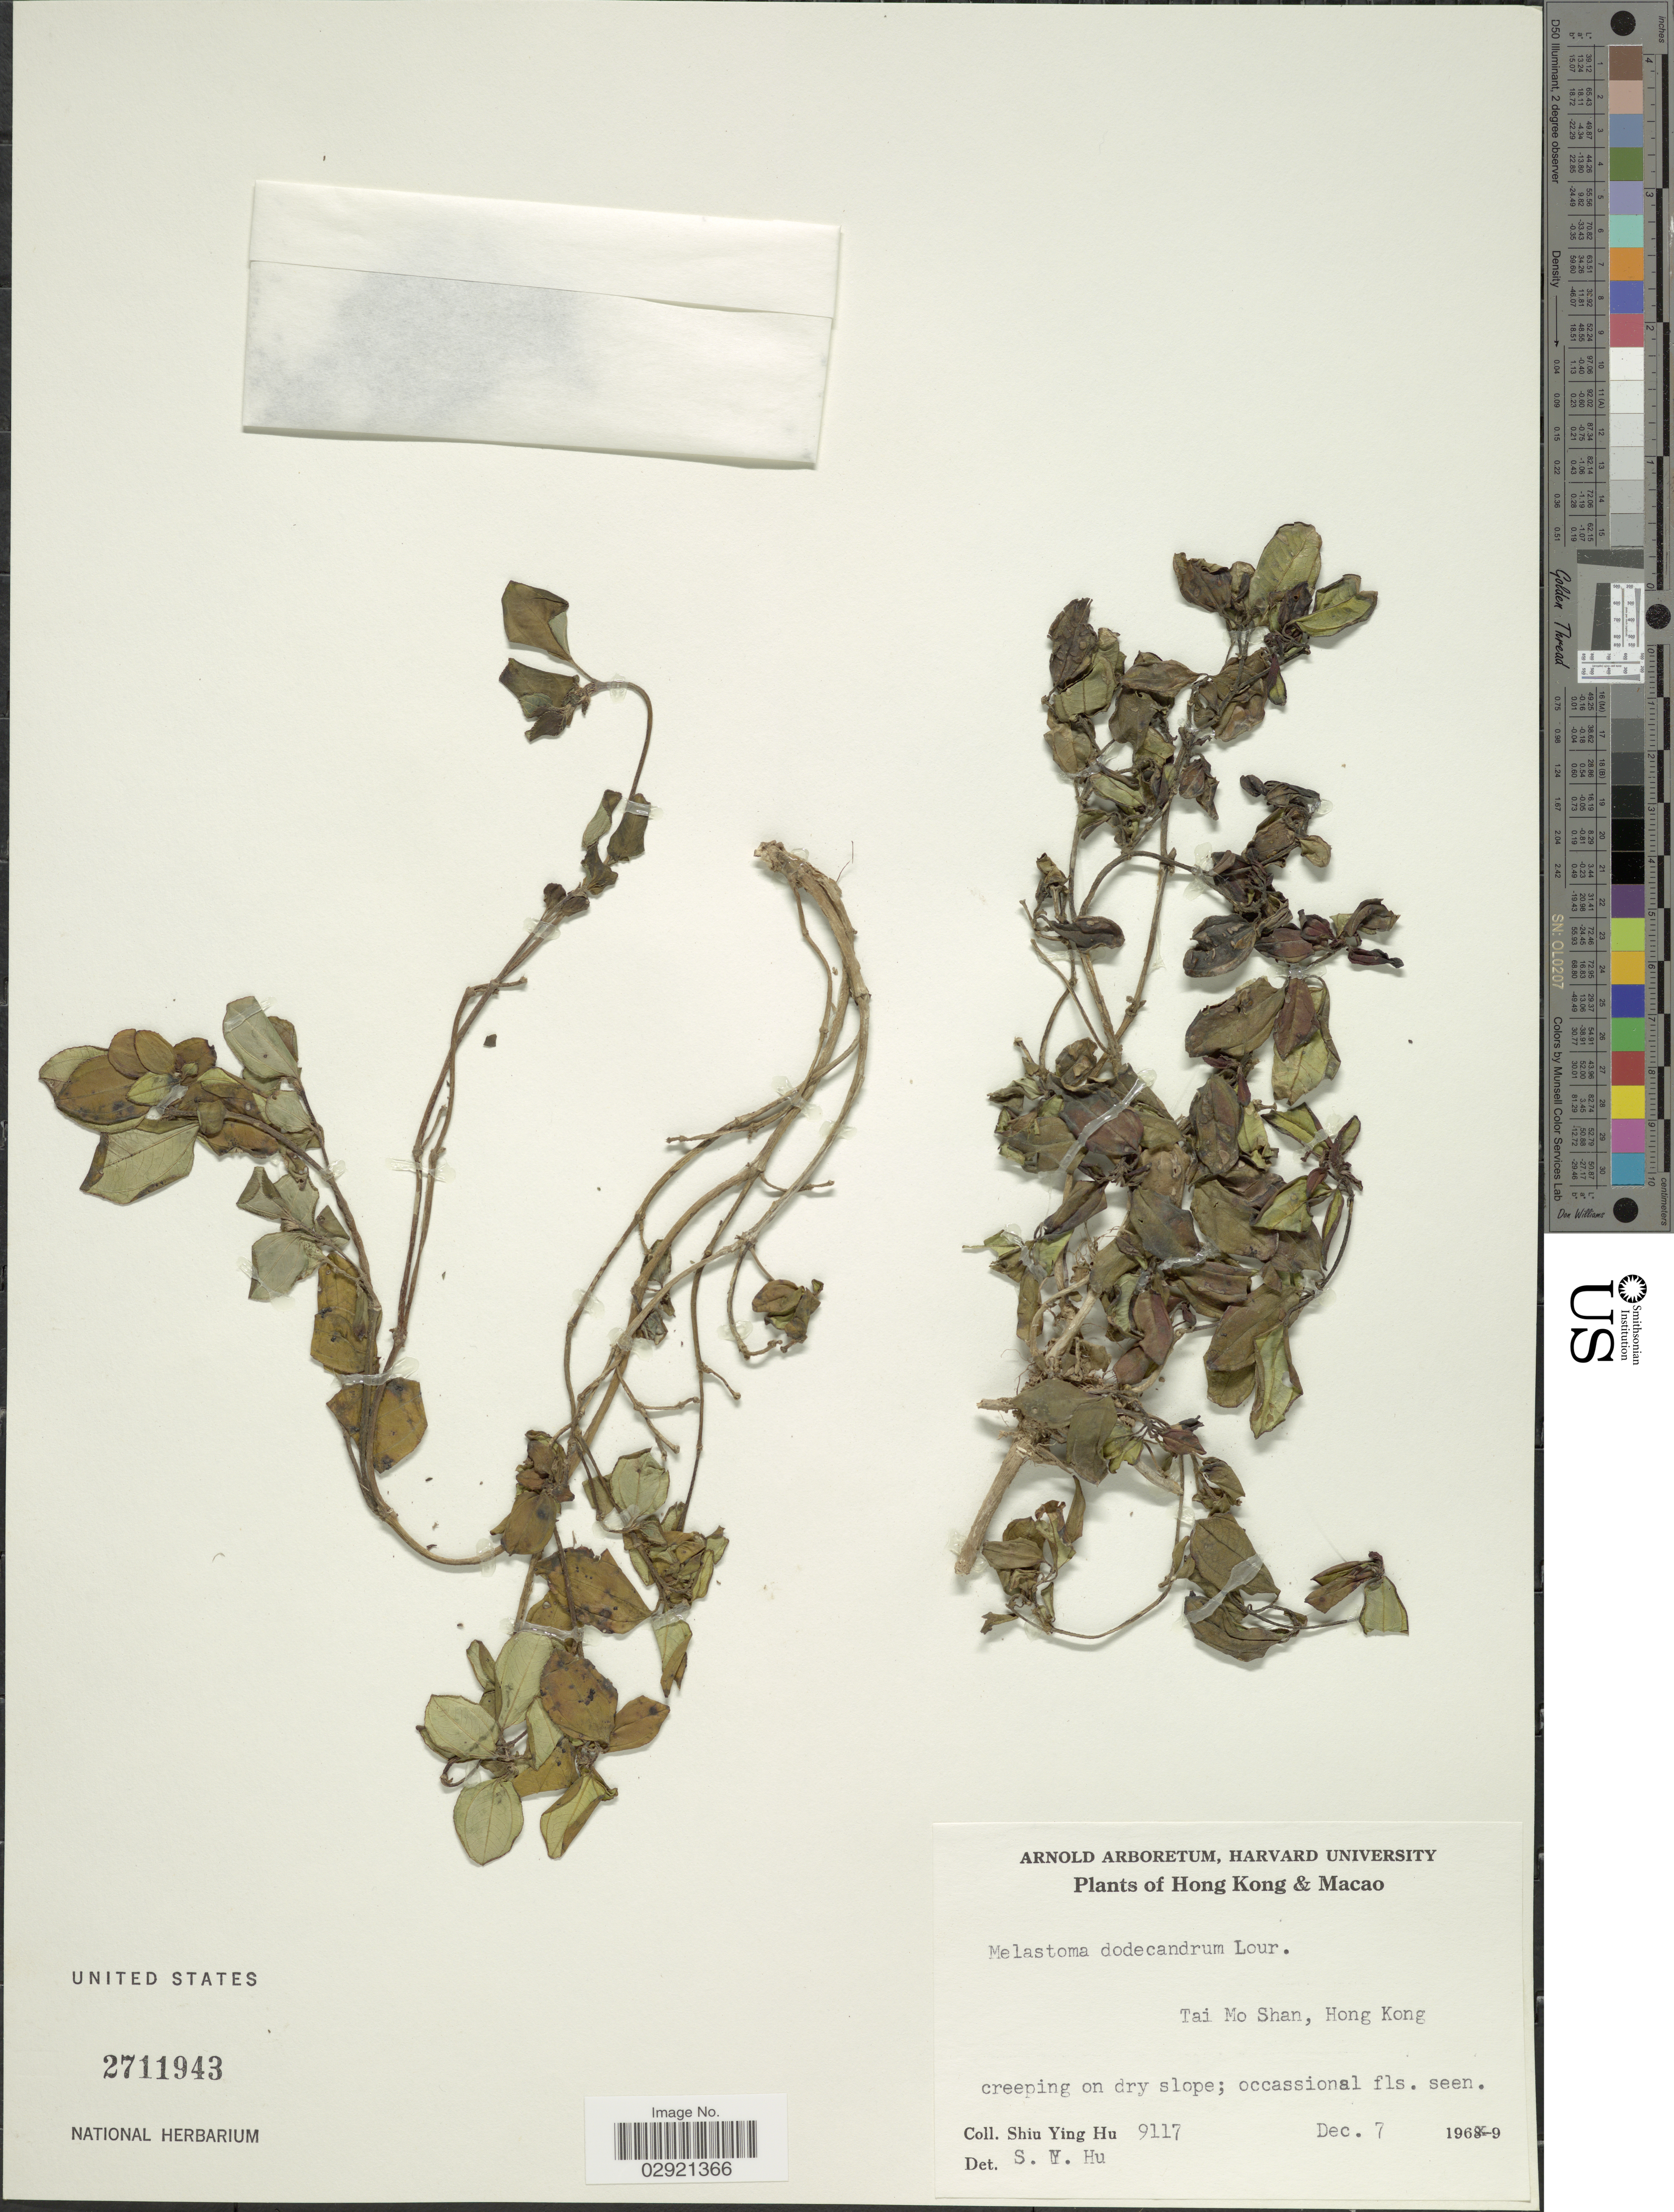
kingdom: Plantae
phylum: Tracheophyta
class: Magnoliopsida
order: Myrtales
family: Melastomataceae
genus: Melastoma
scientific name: Melastoma dodecandra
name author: Lour.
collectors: S. Y. Hu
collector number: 9117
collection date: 1969-12-07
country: China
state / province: Hong Kong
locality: Tai Mo Shan.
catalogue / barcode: US 2711943